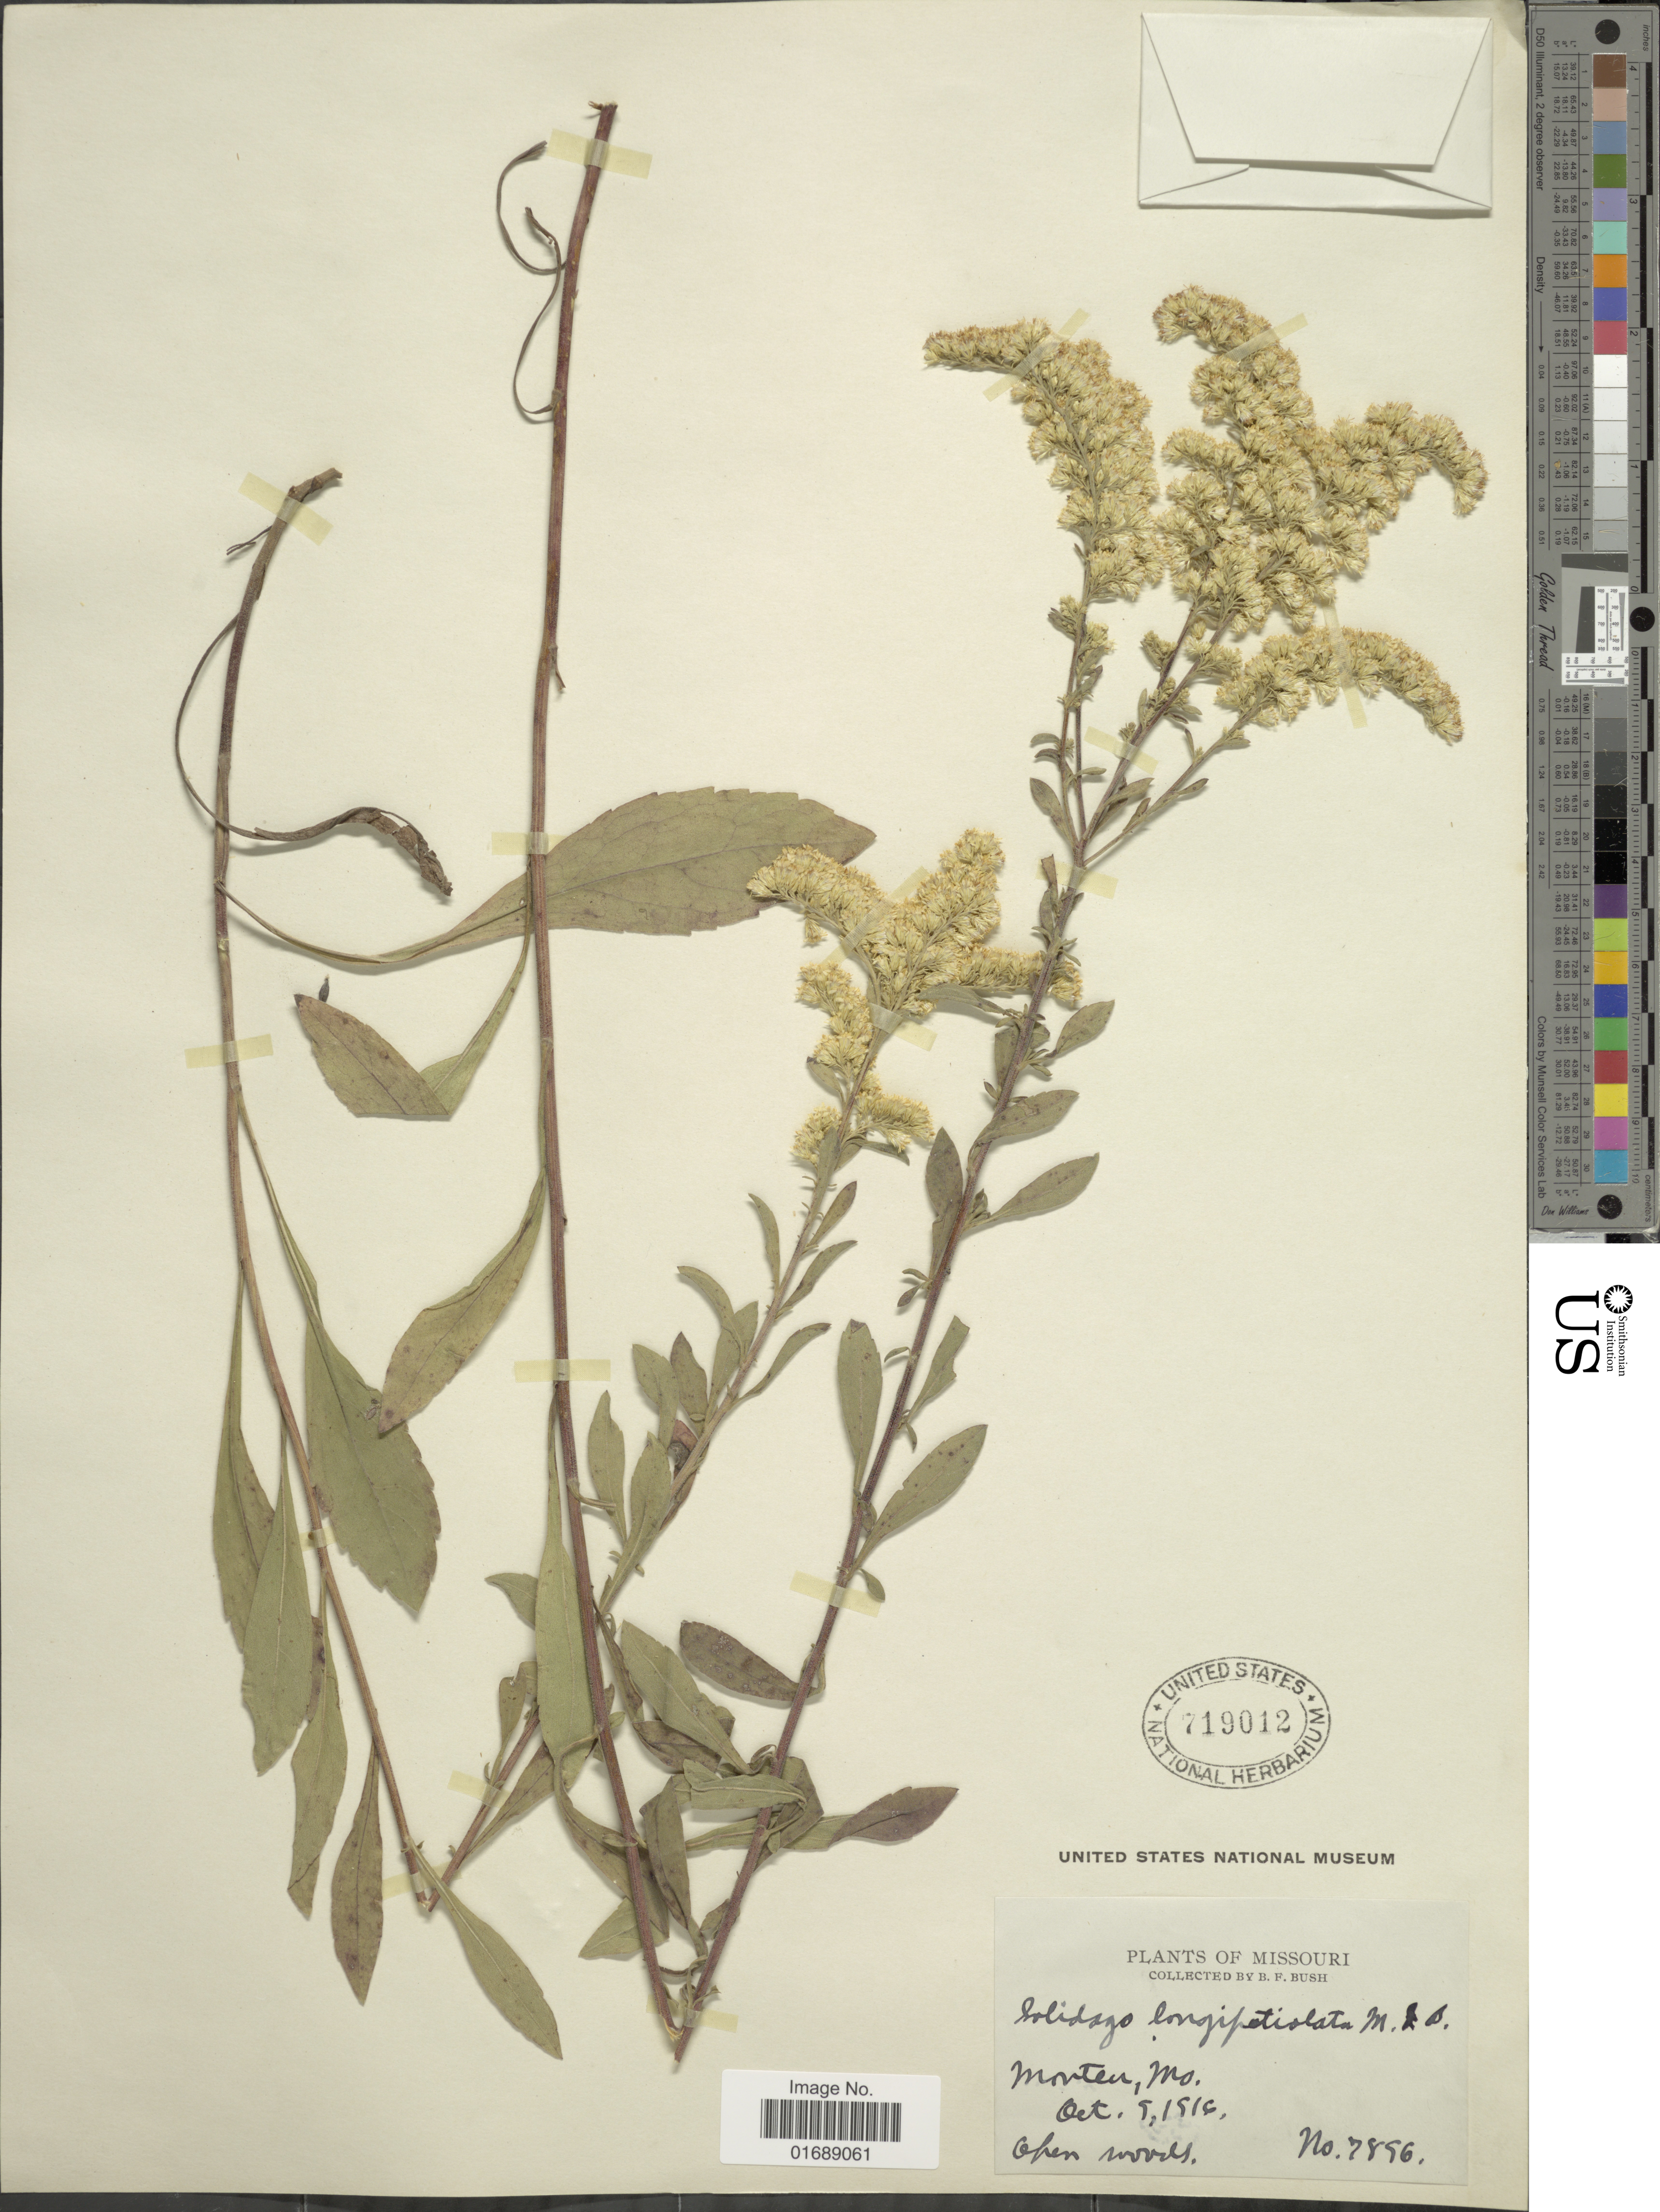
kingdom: Plantae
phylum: Tracheophyta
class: Magnoliopsida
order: Asterales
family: Asteraceae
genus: Solidago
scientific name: Solidago nemoralis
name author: Aiton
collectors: B. F. Bush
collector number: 7886*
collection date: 1916-10-09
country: United States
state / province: Missouri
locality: Monteu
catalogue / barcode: US 719012